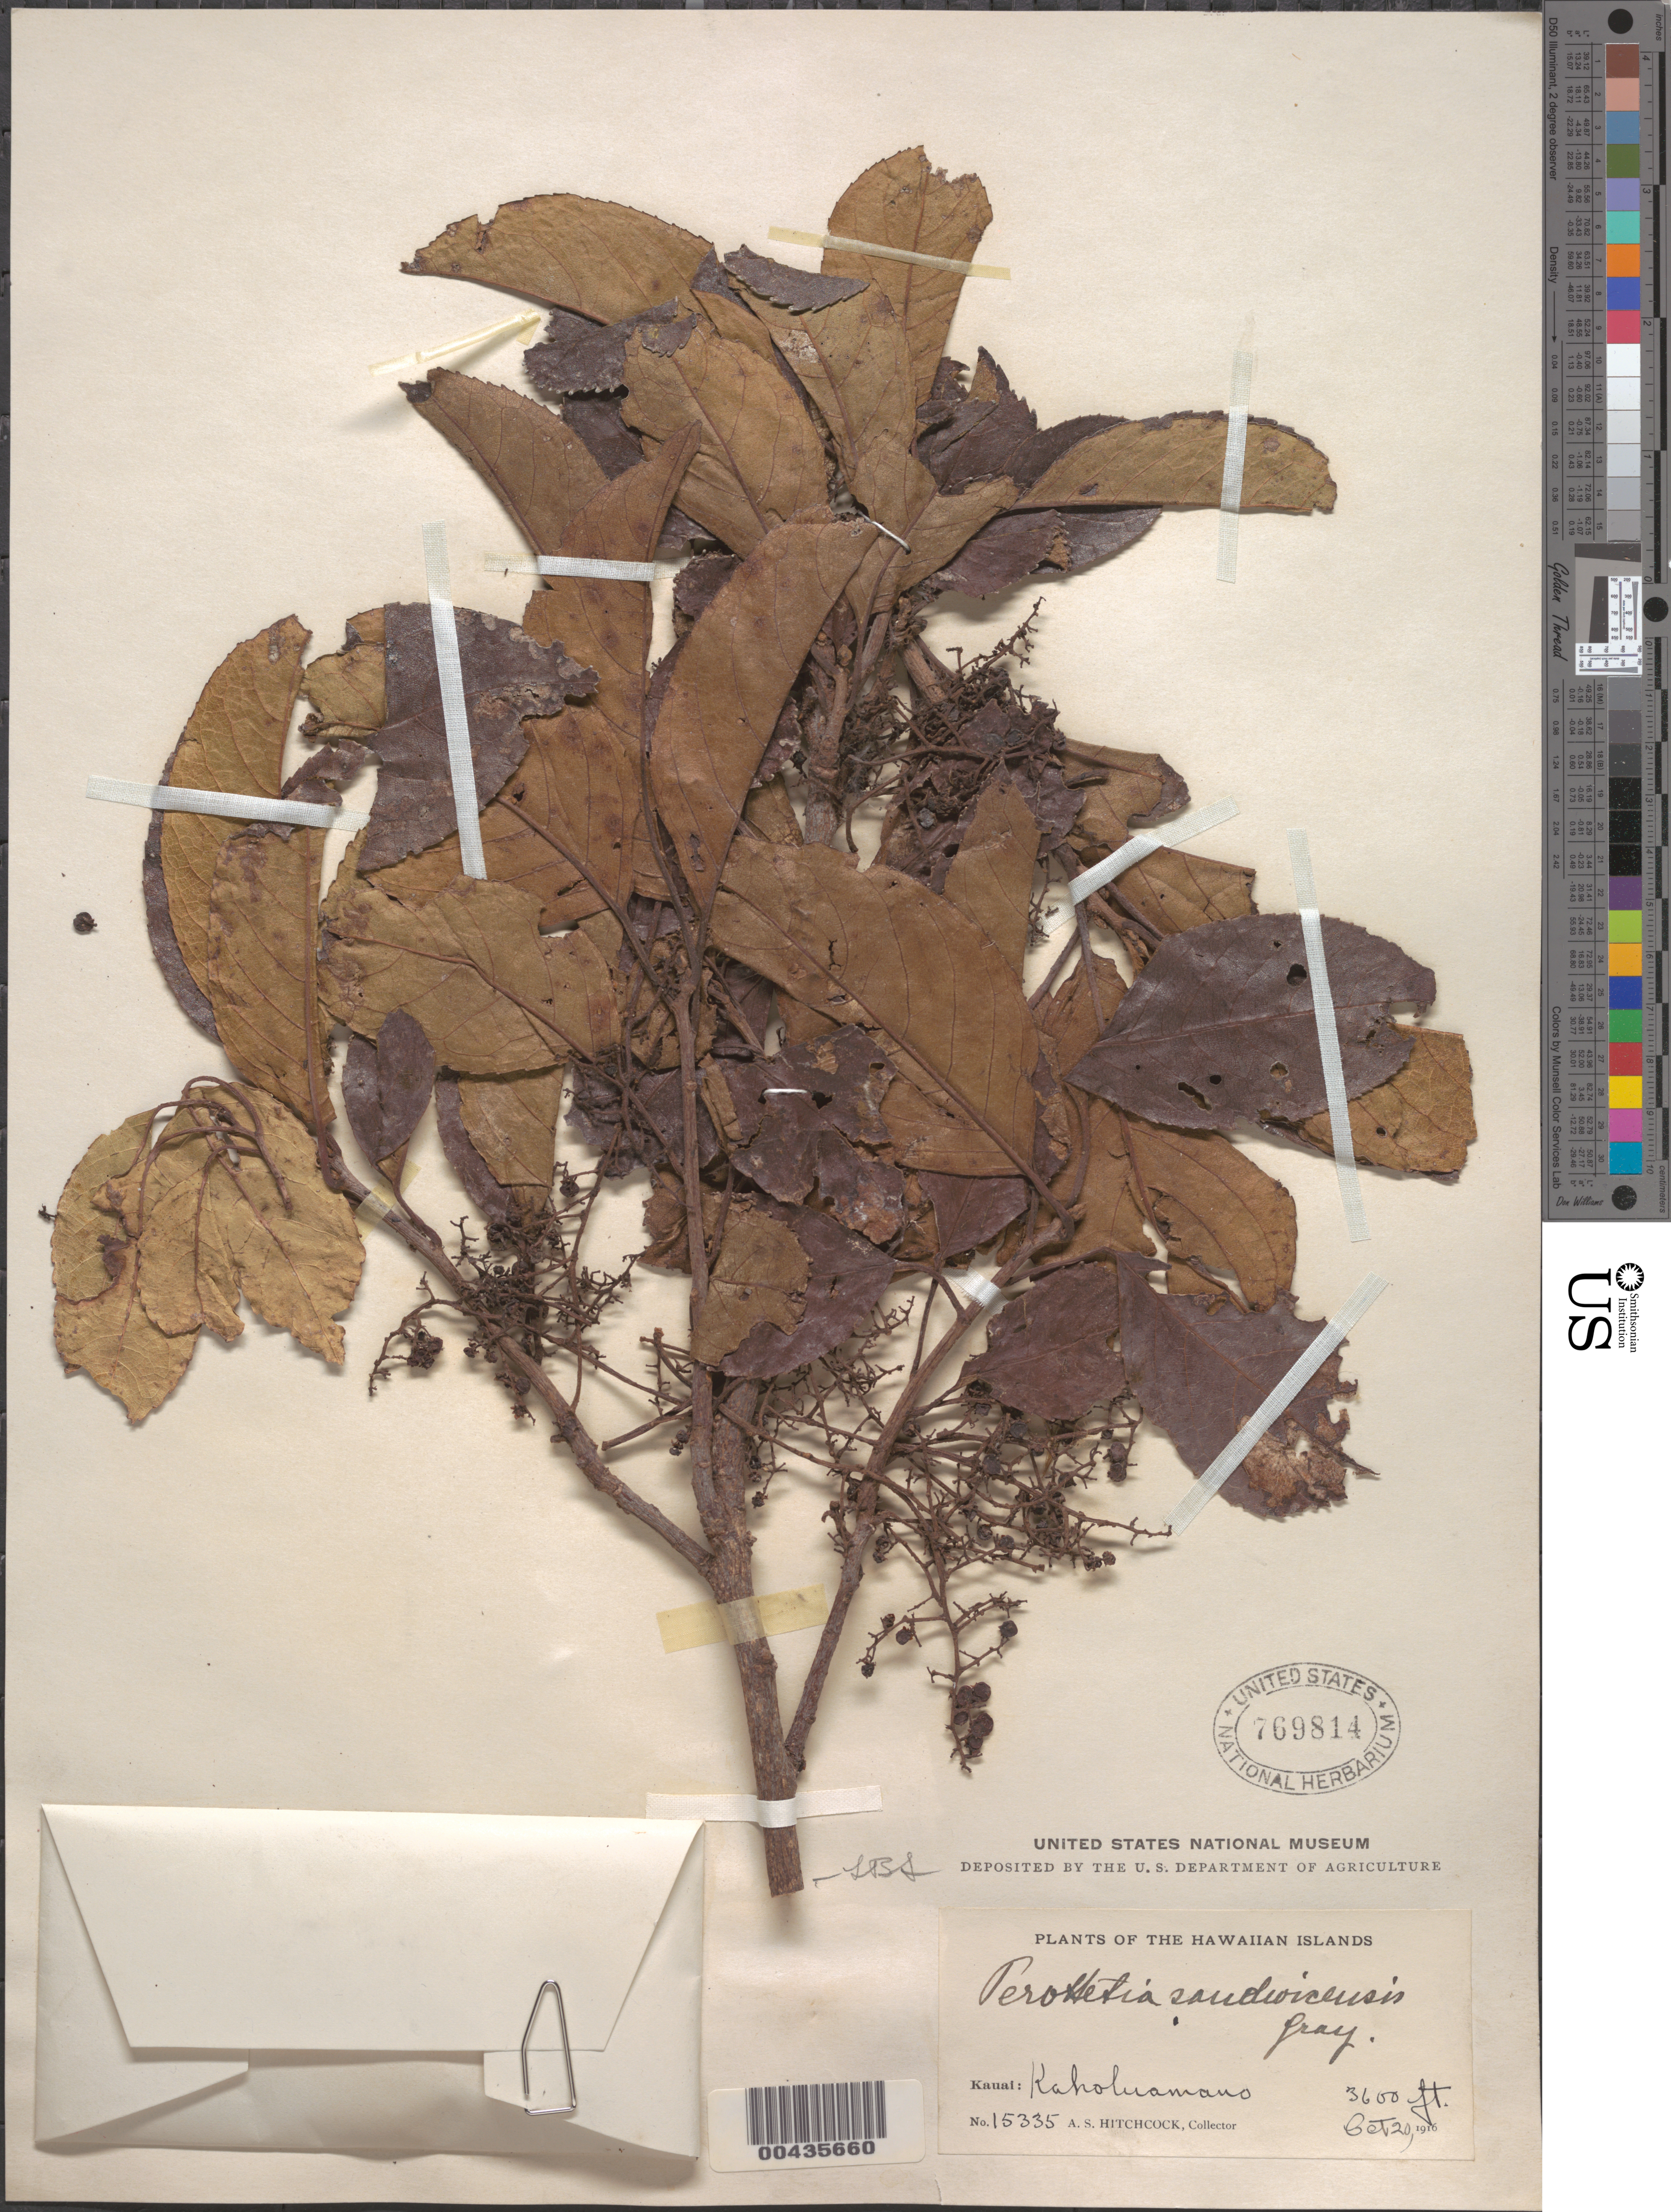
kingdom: Plantae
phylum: Tracheophyta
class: Magnoliopsida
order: Huerteales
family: Dipentodontaceae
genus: Perrottetia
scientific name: Perrottetia sandwicensis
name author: A. Gray in Wilkes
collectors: A. S. Hitchcock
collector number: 15335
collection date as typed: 20 Oct 1916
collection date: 1916-10-20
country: United States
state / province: Hawaii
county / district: Kauai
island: Kaua'i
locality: Kaholuamano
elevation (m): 1097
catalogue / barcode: US 769814